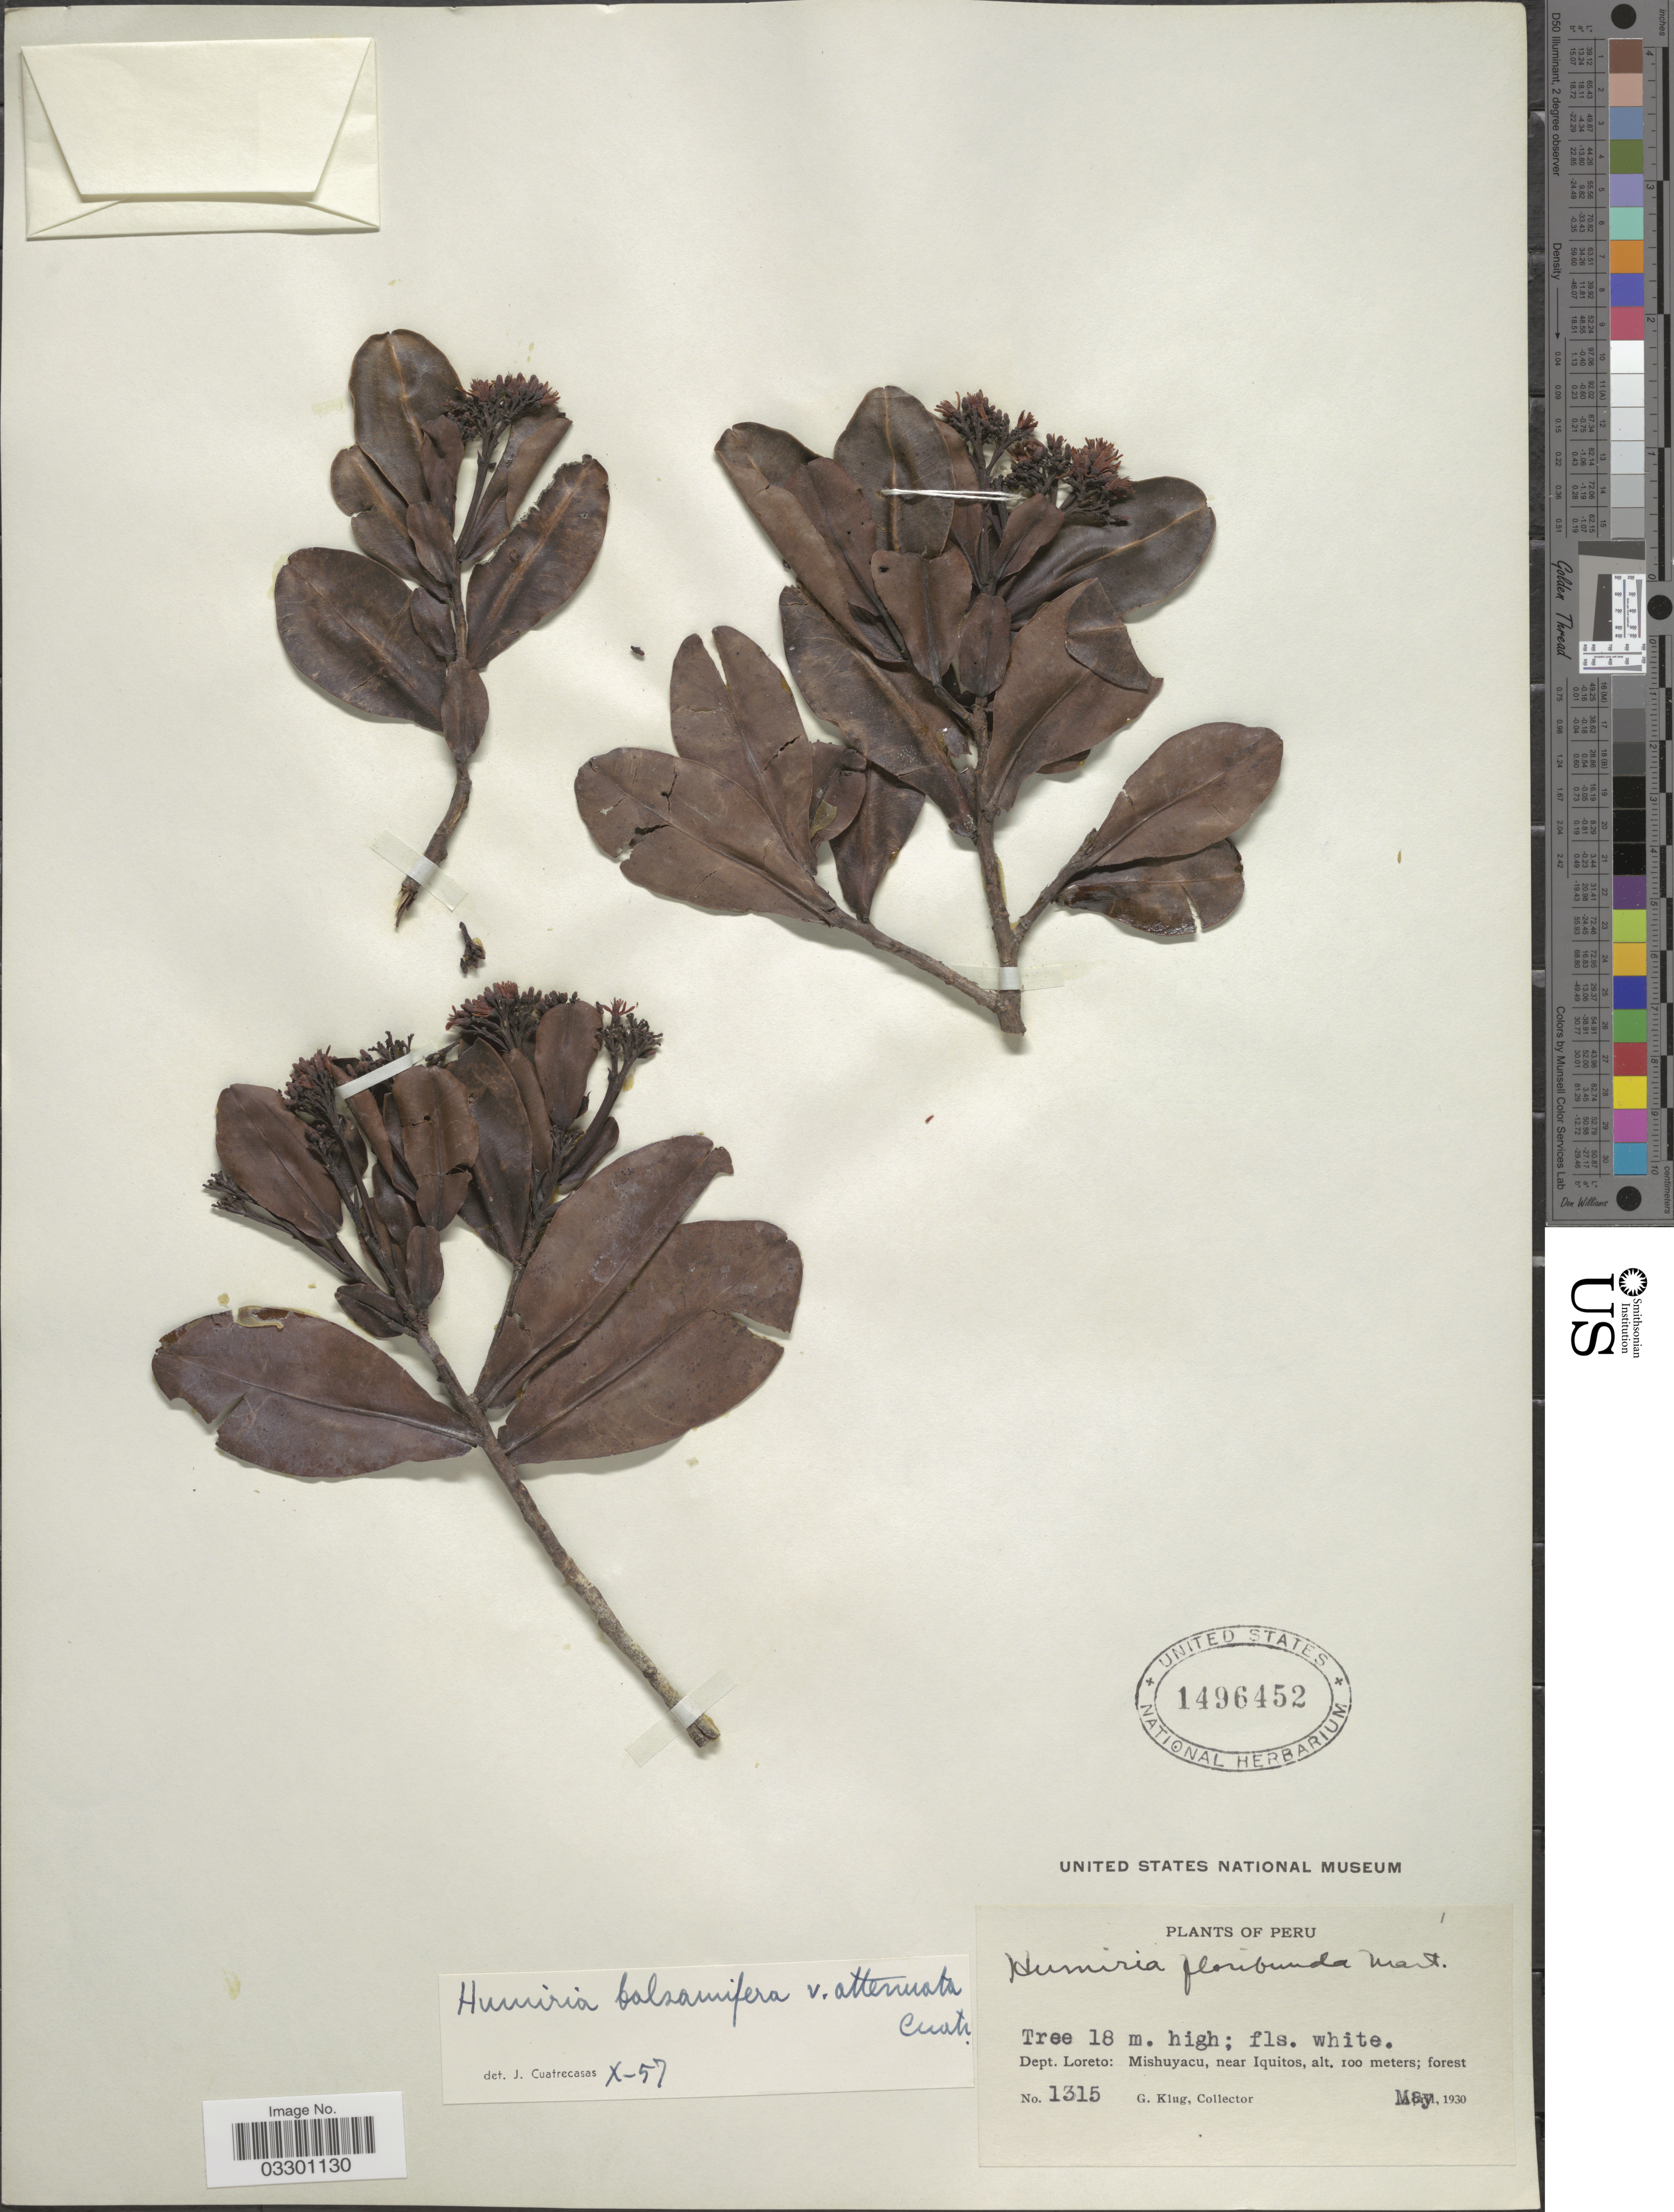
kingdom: Plantae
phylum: Tracheophyta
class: Magnoliopsida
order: Malpighiales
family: Humiriaceae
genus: Humiria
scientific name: Humiria balsamifera f. attenuata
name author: Cuatrec.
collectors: G. Klug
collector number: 1315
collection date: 1930-05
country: Peru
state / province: Loreto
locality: Dept. Loreto: Mishuyacu, near Iquitos.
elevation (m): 100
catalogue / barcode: US 1496452